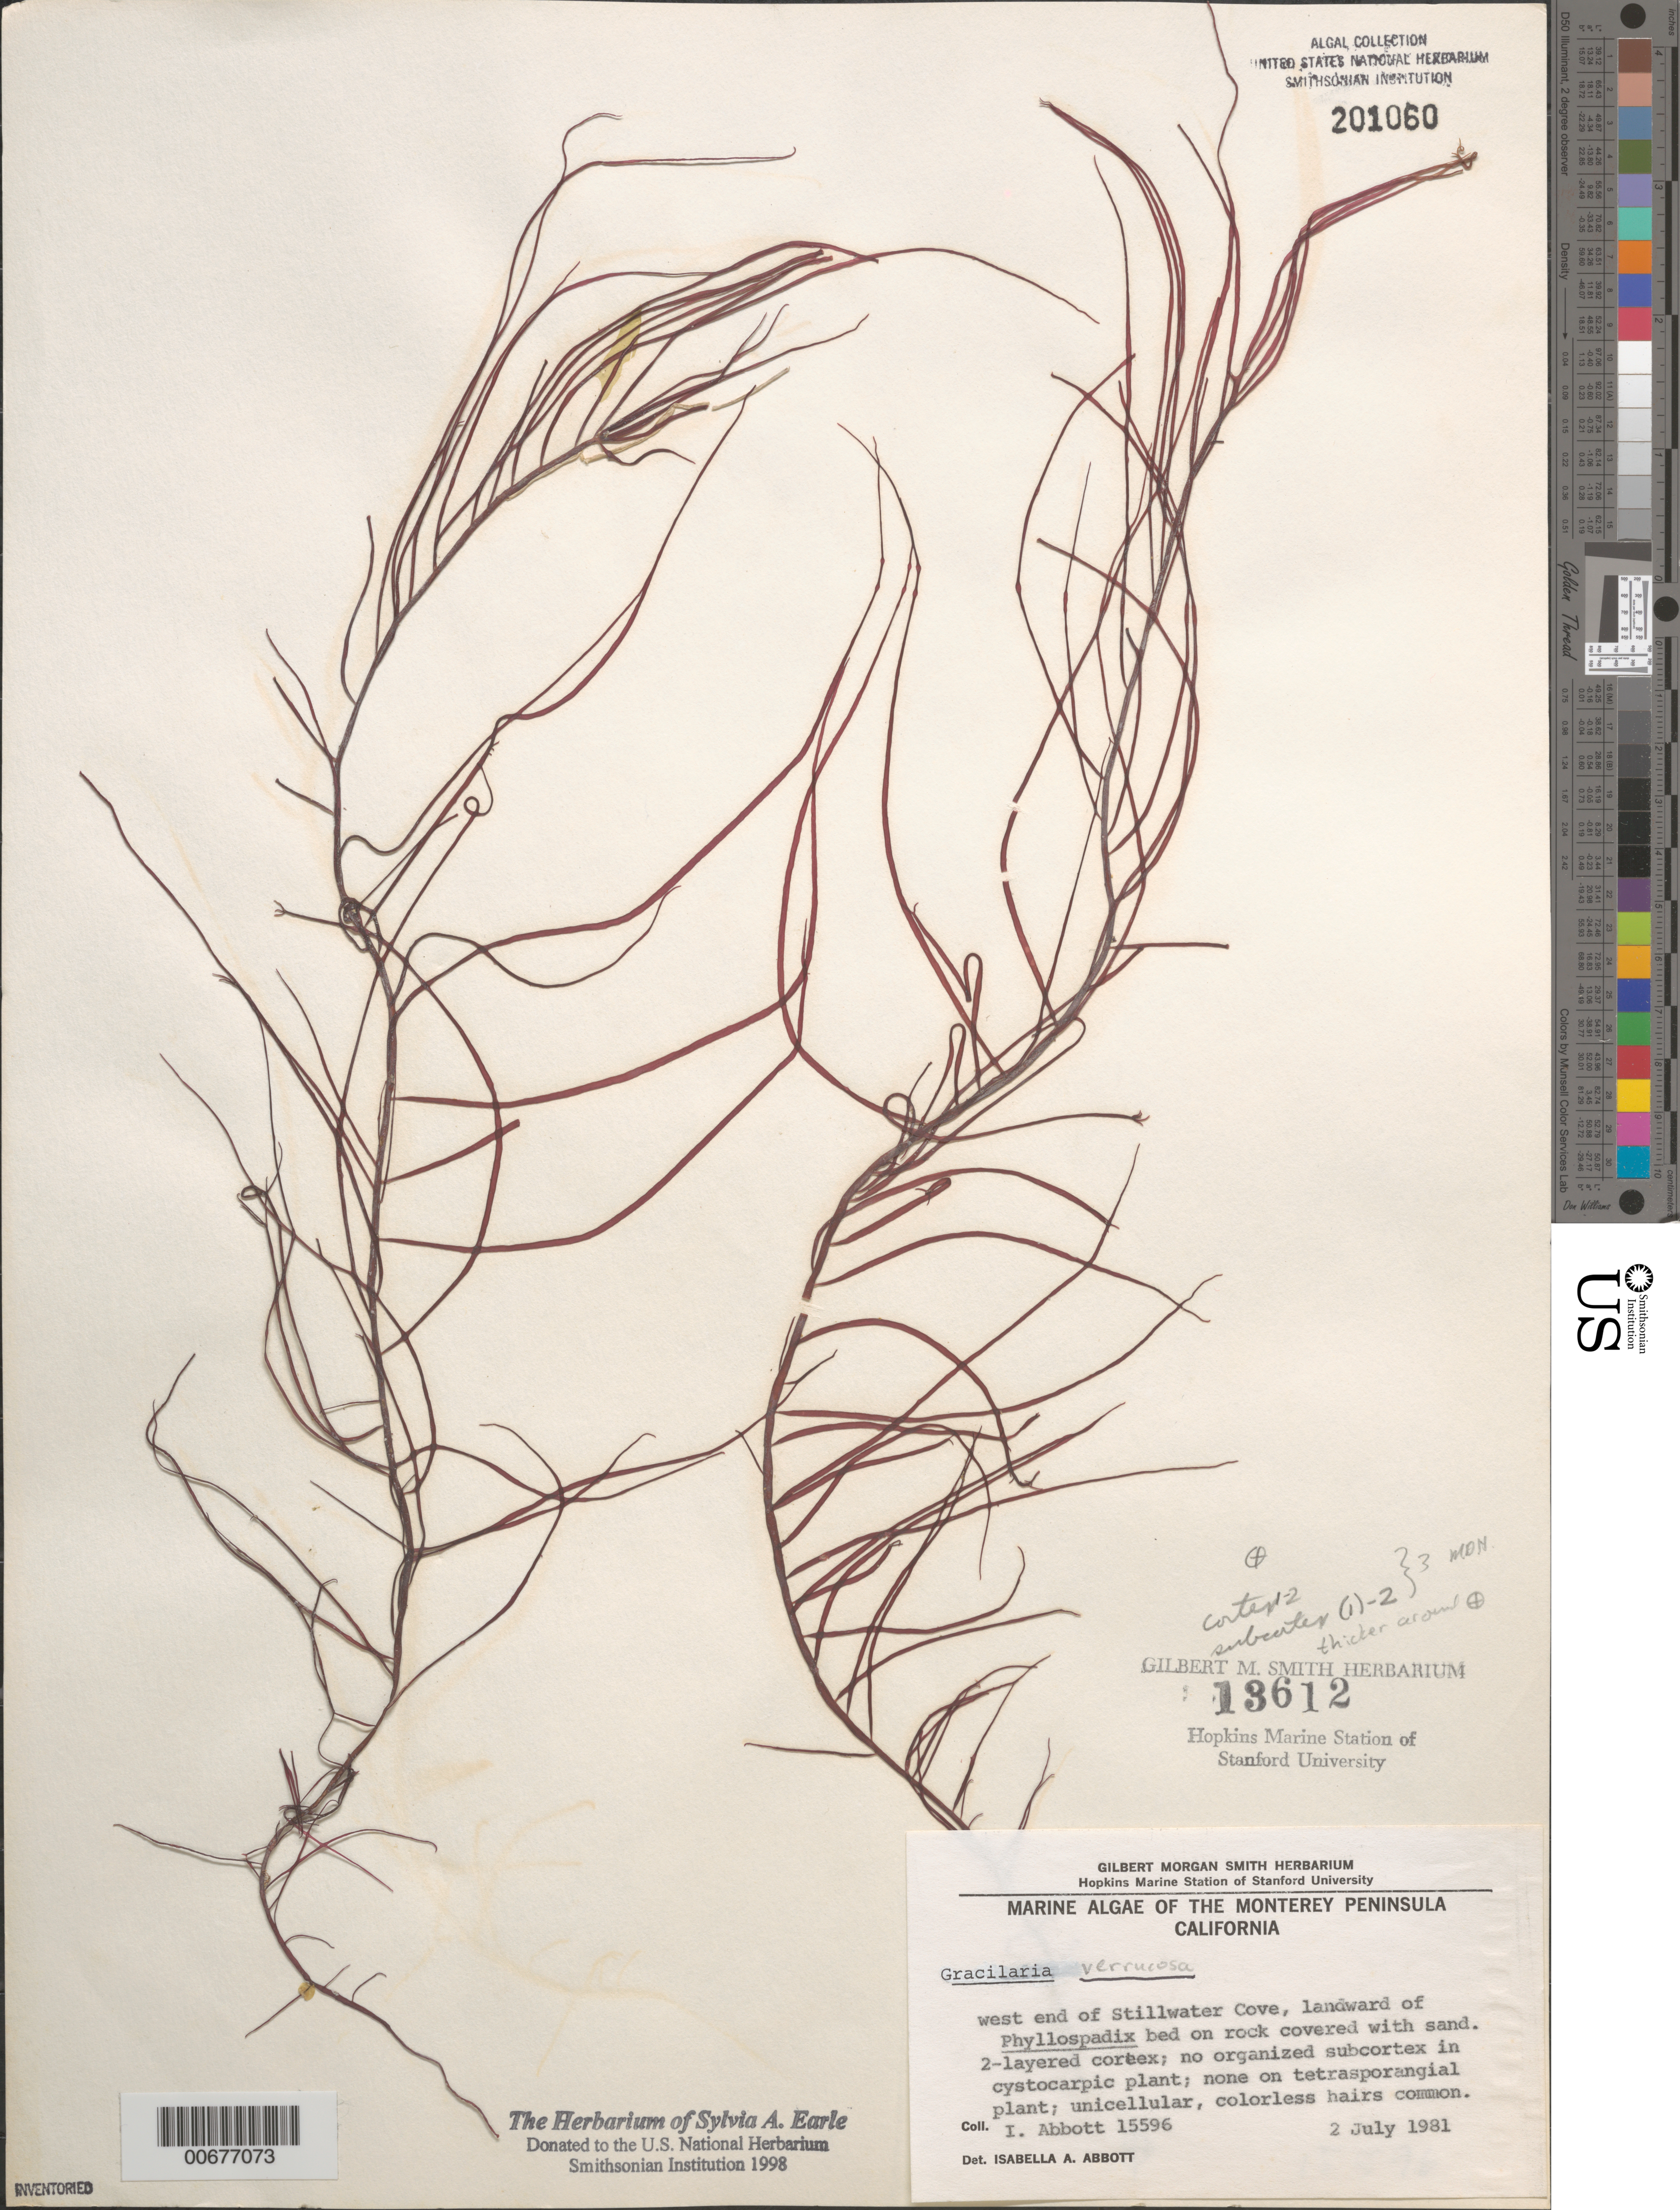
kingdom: Plantae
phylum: Rhodophyta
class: Florideophyceae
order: Gracilariales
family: Gracilariaceae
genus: Gracilariopsis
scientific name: Gracilariopsis longissima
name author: (S.G. Gmel.) Steentoft et al.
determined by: Algae name updating Project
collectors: I. A. Abbott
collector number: IAA 15596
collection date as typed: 02 Jul 1981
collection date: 1981-07-02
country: United States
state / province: California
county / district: Monterey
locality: Stillwater Cove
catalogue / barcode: US 201060